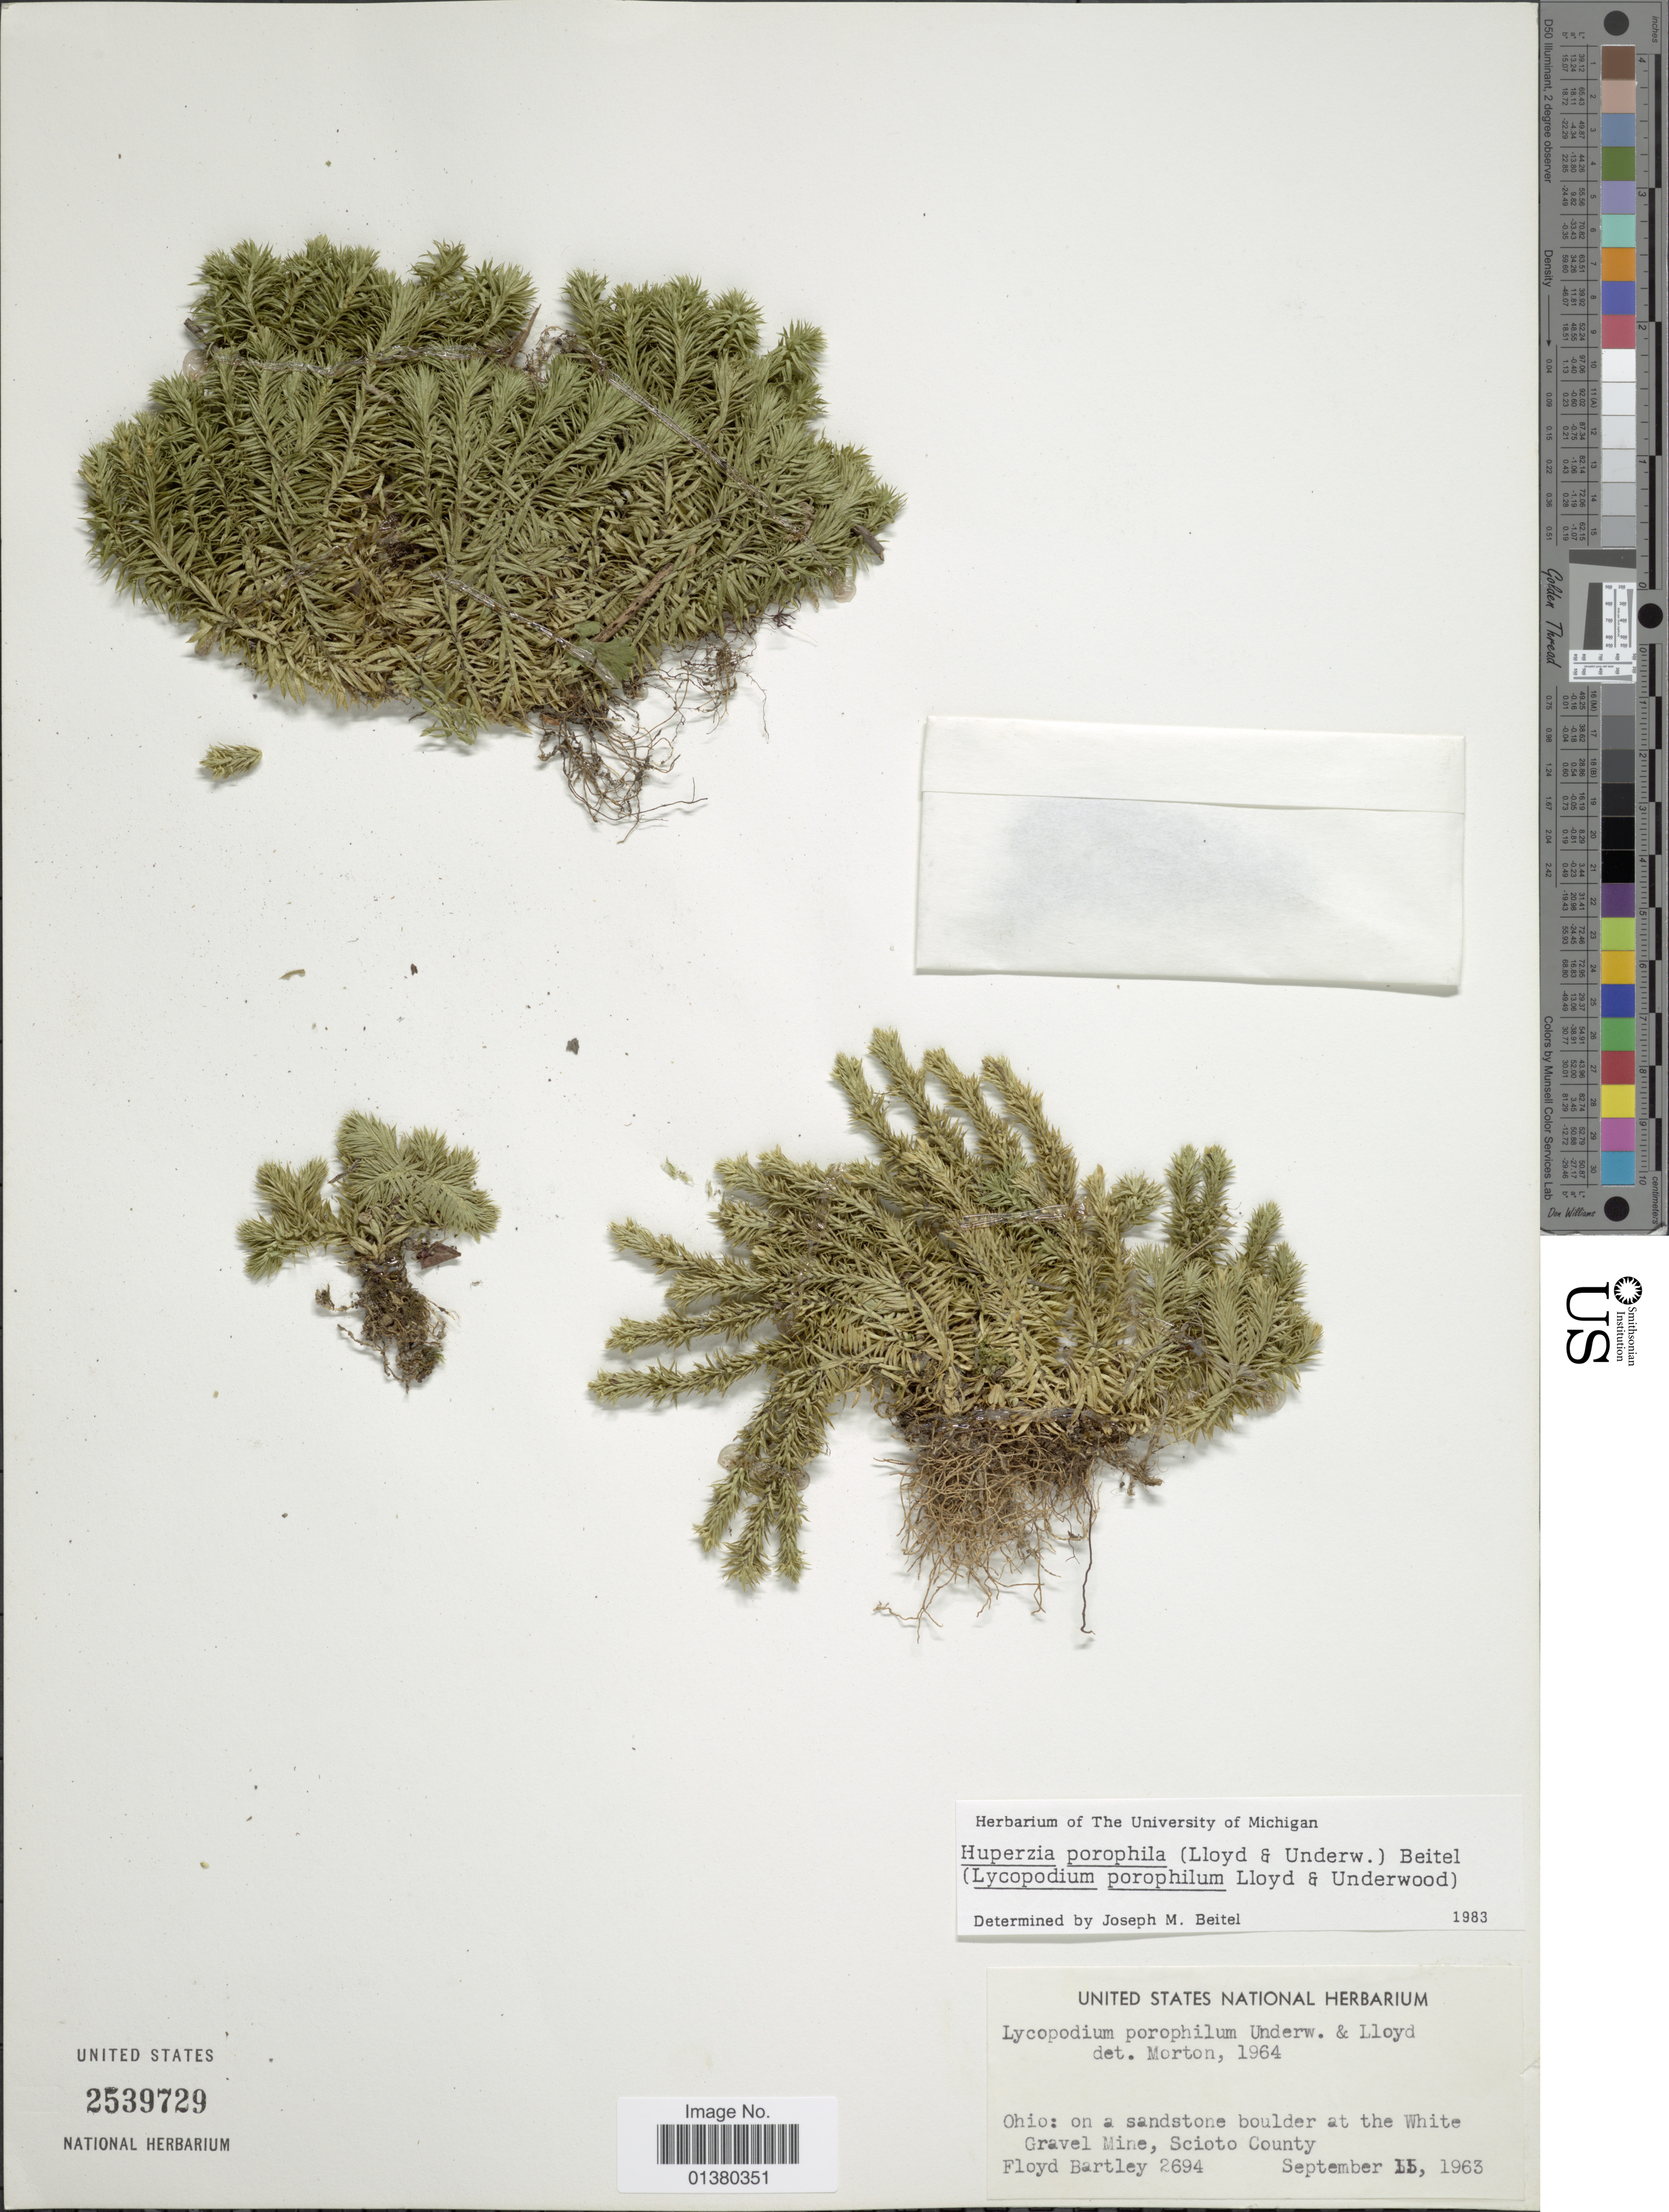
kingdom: Plantae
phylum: Tracheophyta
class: Lycopodiopsida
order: Lycopodiales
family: Lycopodiaceae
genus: Huperzia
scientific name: Huperzia porophila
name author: (F.E. Lloyd & Underw.) Holub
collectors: F. Bartley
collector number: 2694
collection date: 1963-09-02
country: United States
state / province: Ohio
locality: On a sandstone boulder at the White Gravel Mine, Scotio County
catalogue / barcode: US 2539729